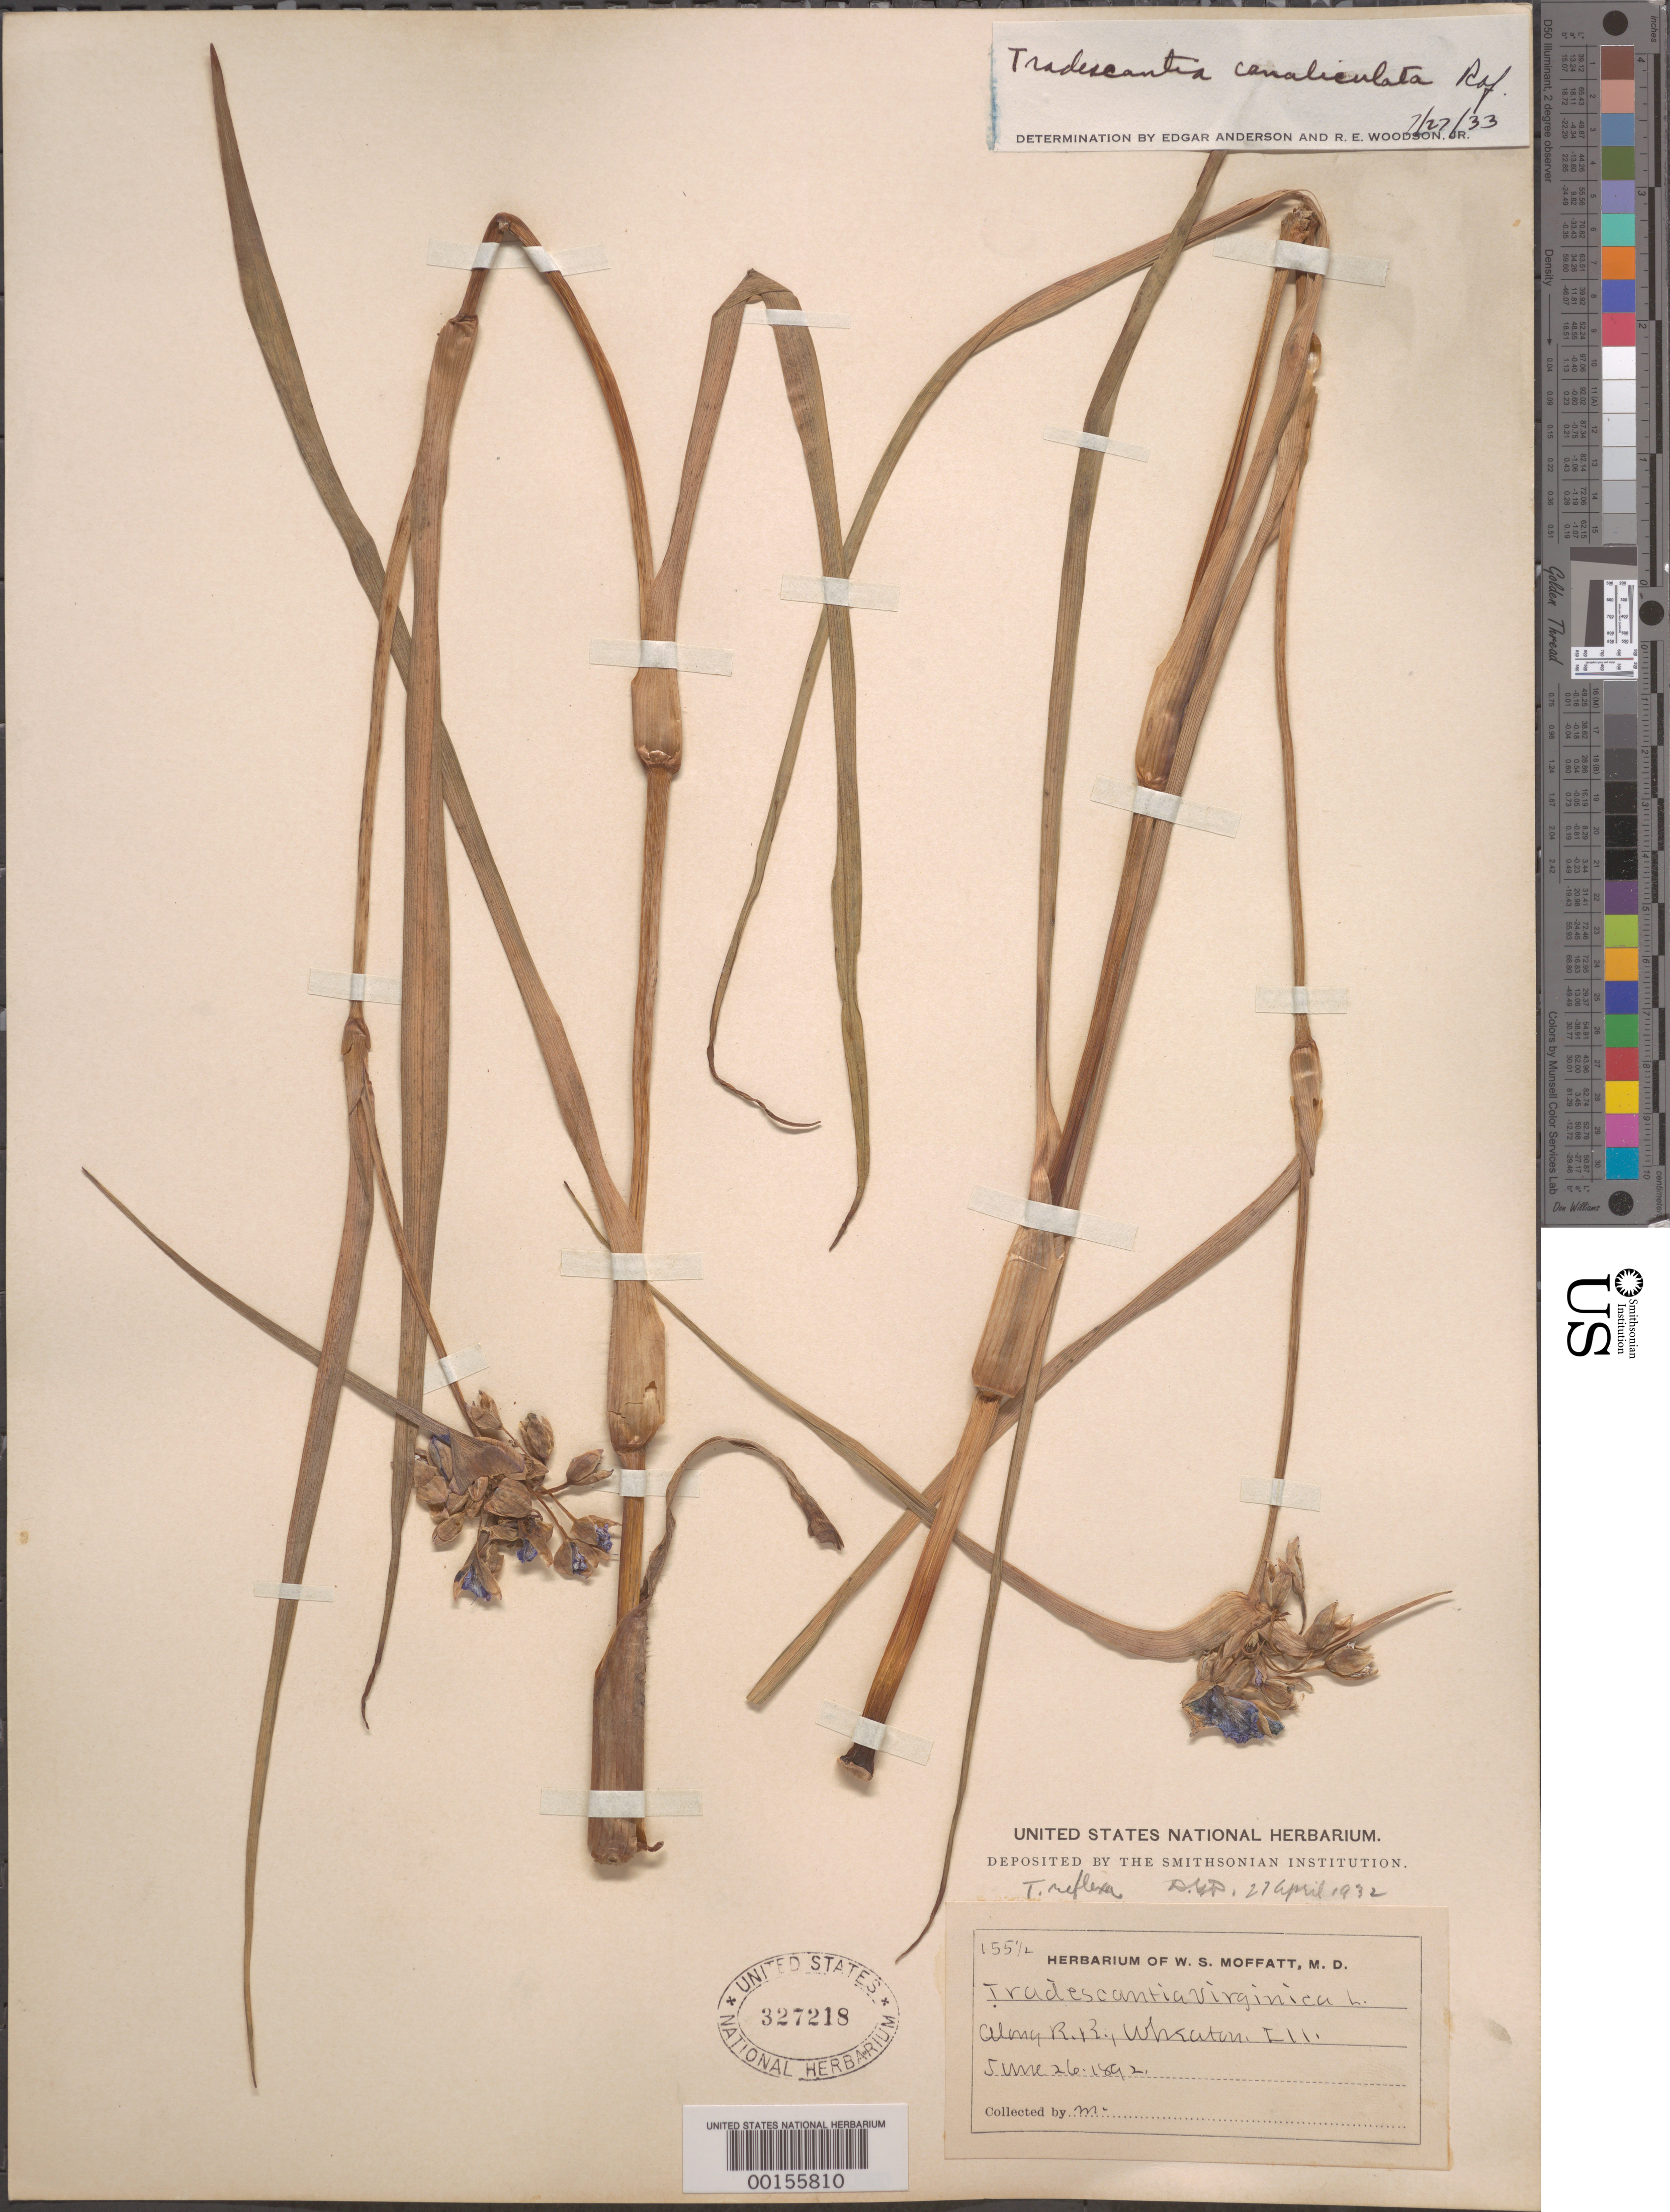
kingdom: Plantae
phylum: Tracheophyta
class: Liliopsida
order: Commelinales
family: Commelinaceae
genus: Tradescantia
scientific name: Tradescantia ohiensis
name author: Raf.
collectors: W. Moffatt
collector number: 155.5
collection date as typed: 26 Jun 1892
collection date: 1892-06-26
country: United States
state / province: Illinois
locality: Wheaton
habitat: Railroad embankment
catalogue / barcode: US 327218